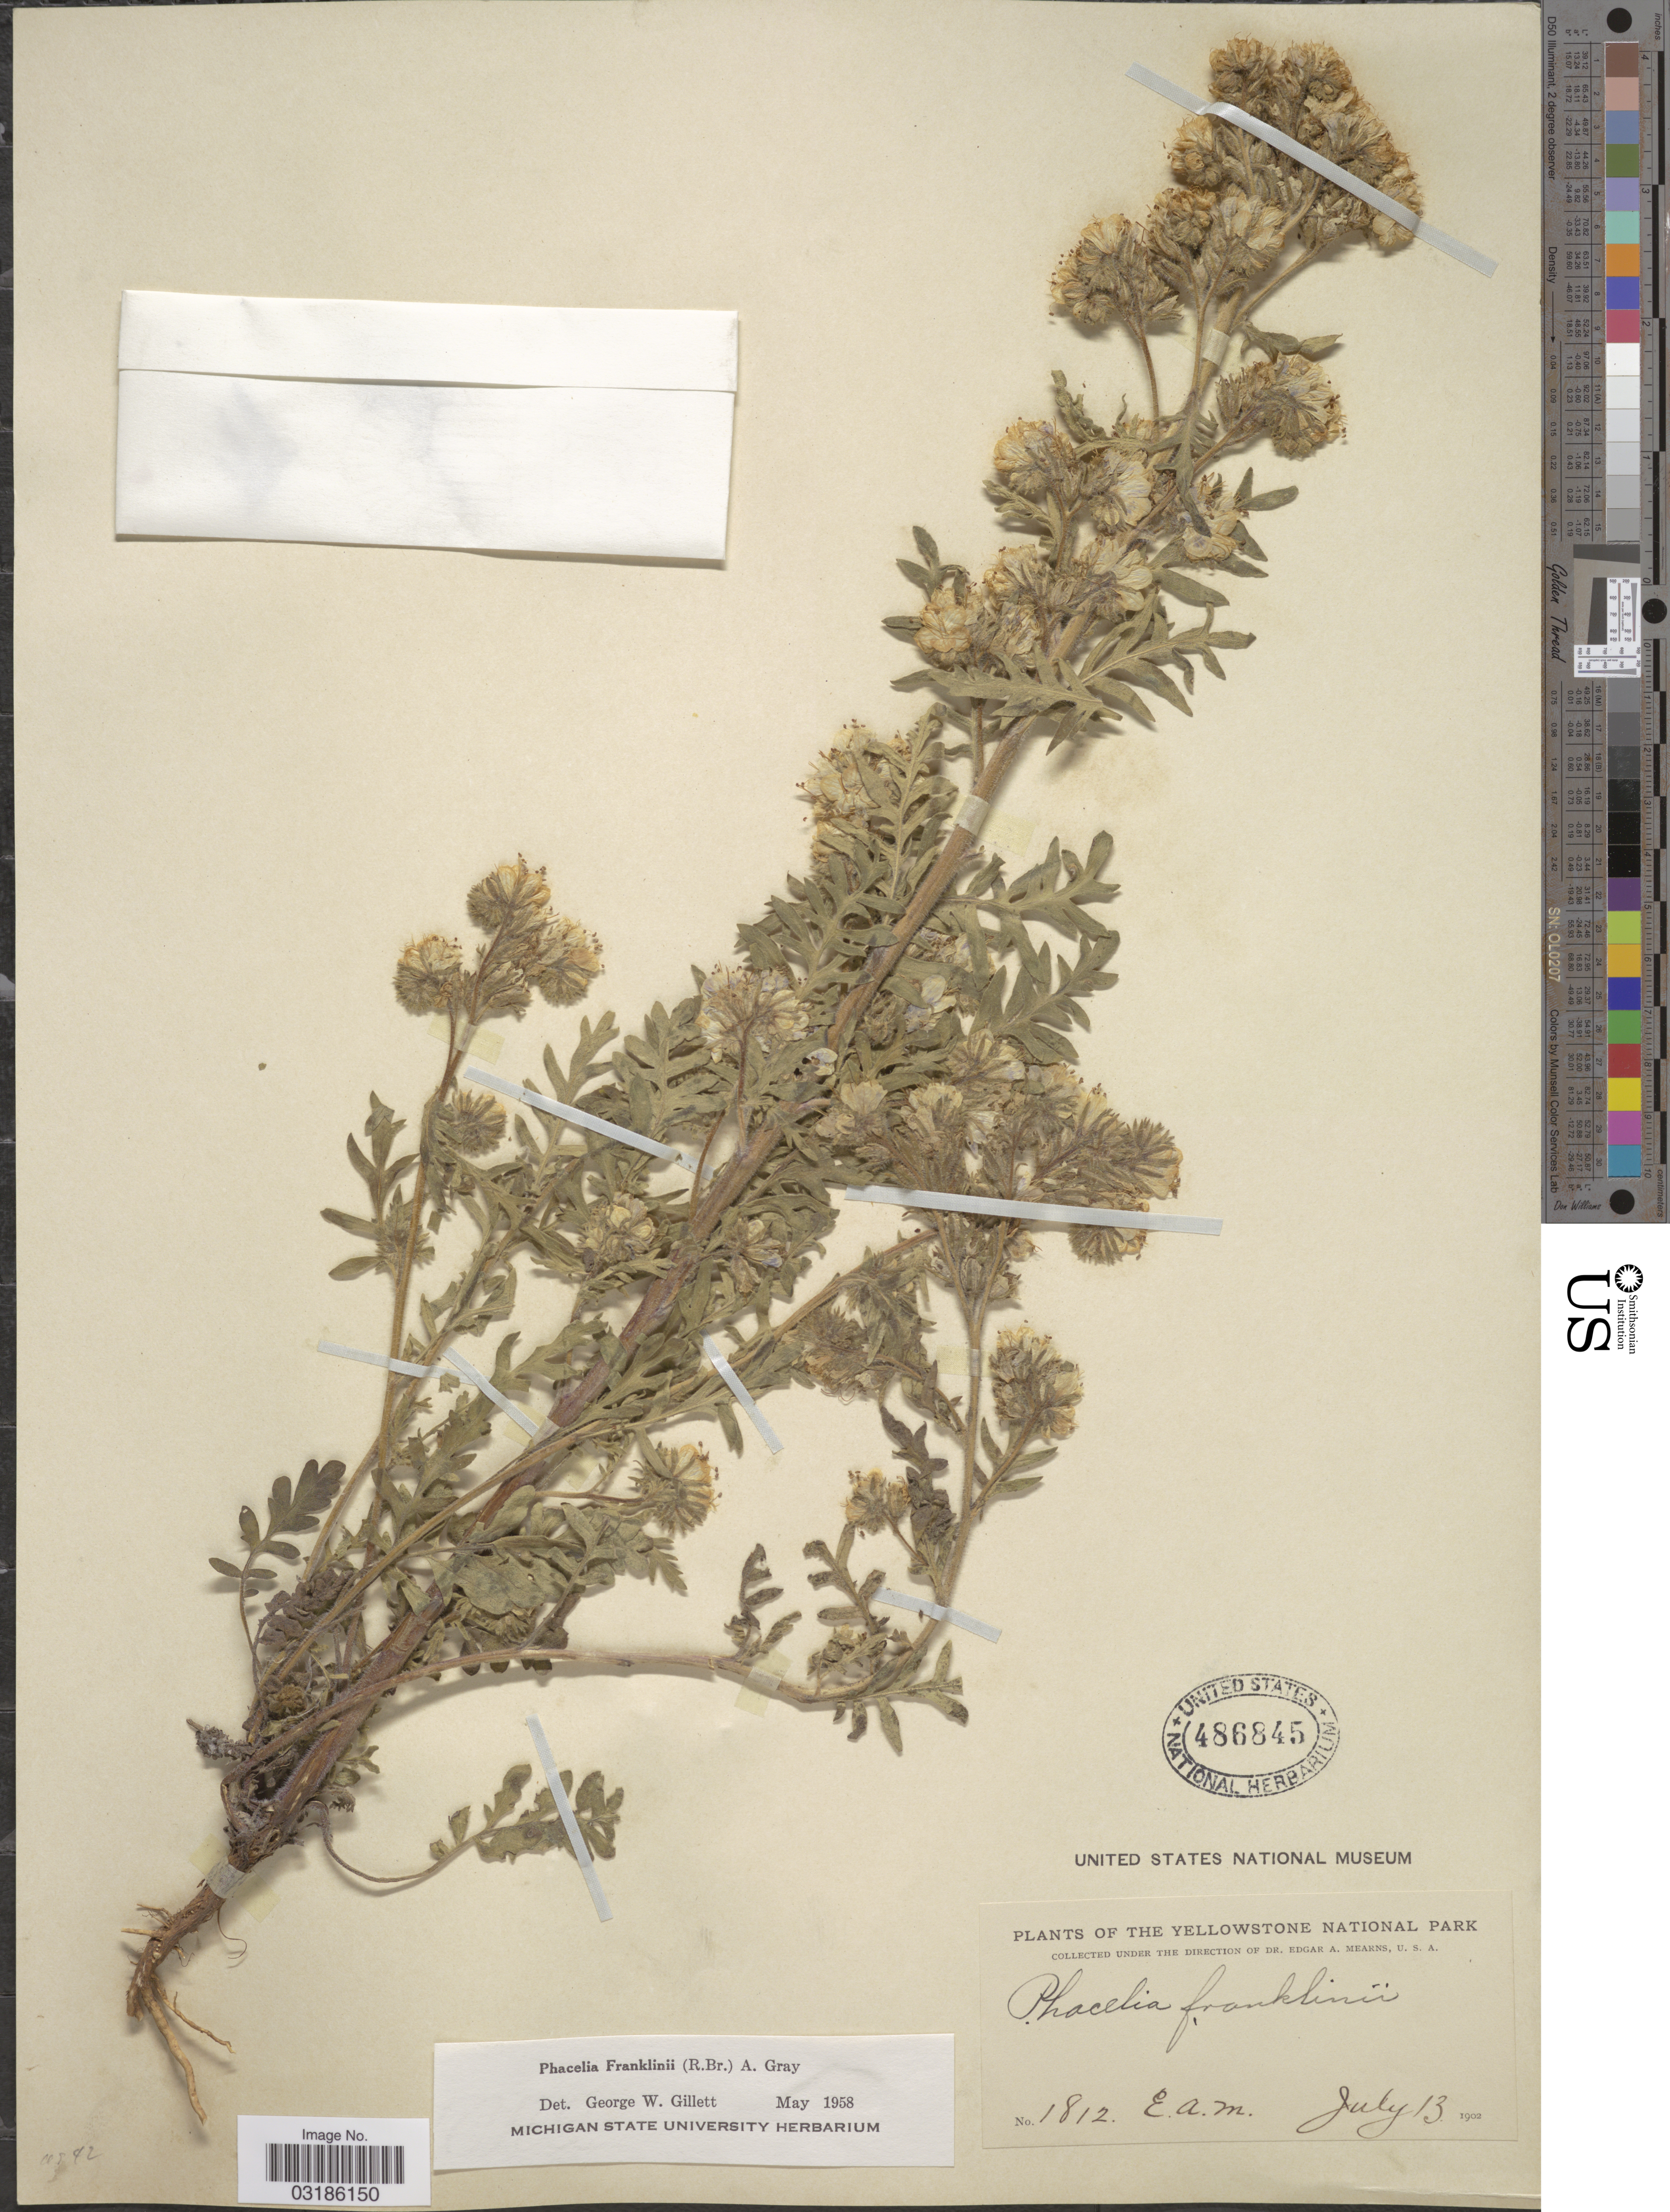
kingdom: Plantae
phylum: Tracheophyta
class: Magnoliopsida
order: Boraginales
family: Hydrophyllaceae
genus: Phacelia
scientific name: Phacelia franklinii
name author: Nutt.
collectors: E. A. Mearns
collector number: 1812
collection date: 1902-07-13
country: United States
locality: Yellowstone National Park.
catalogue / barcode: US 486845